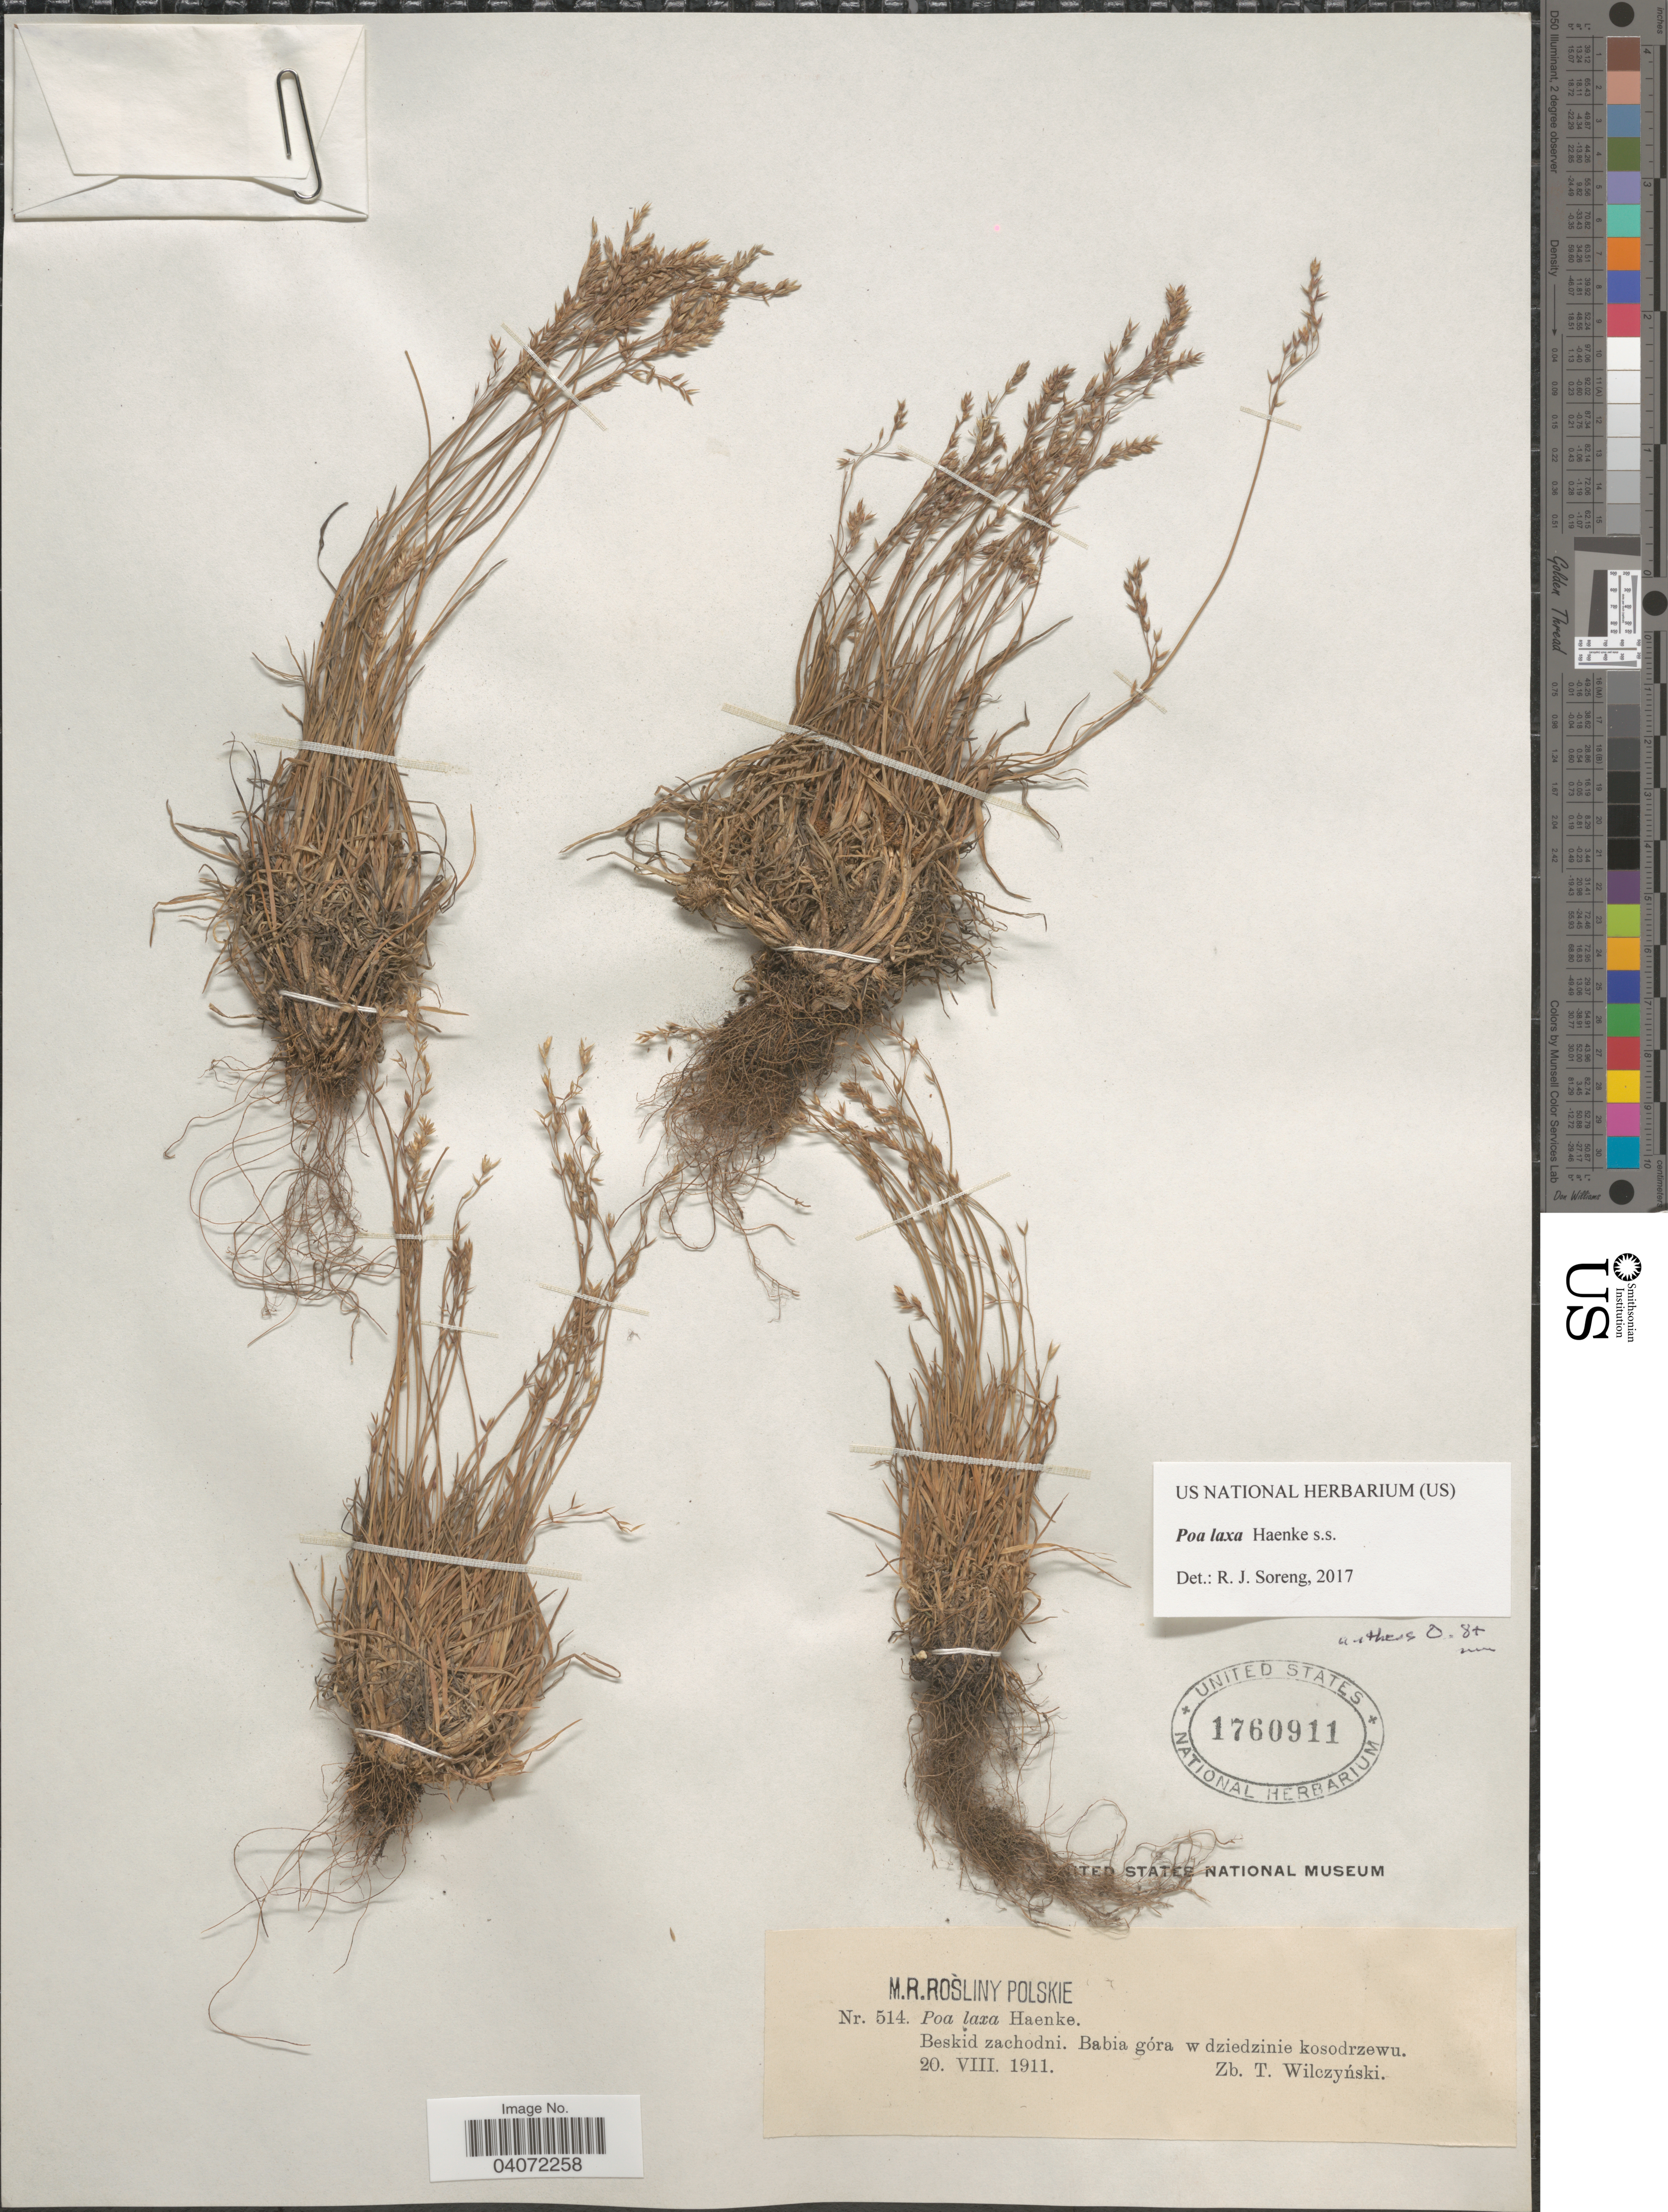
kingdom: Plantae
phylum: Tracheophyta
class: Liliopsida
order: Poales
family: Poaceae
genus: Poa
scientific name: Poa laxa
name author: Haenke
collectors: Z. Wilczynski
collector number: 514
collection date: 1911-08-20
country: Czechia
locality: Beskid zachodni. Babia góra w dziedzinie kosodrzewu.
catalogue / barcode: US 1760911